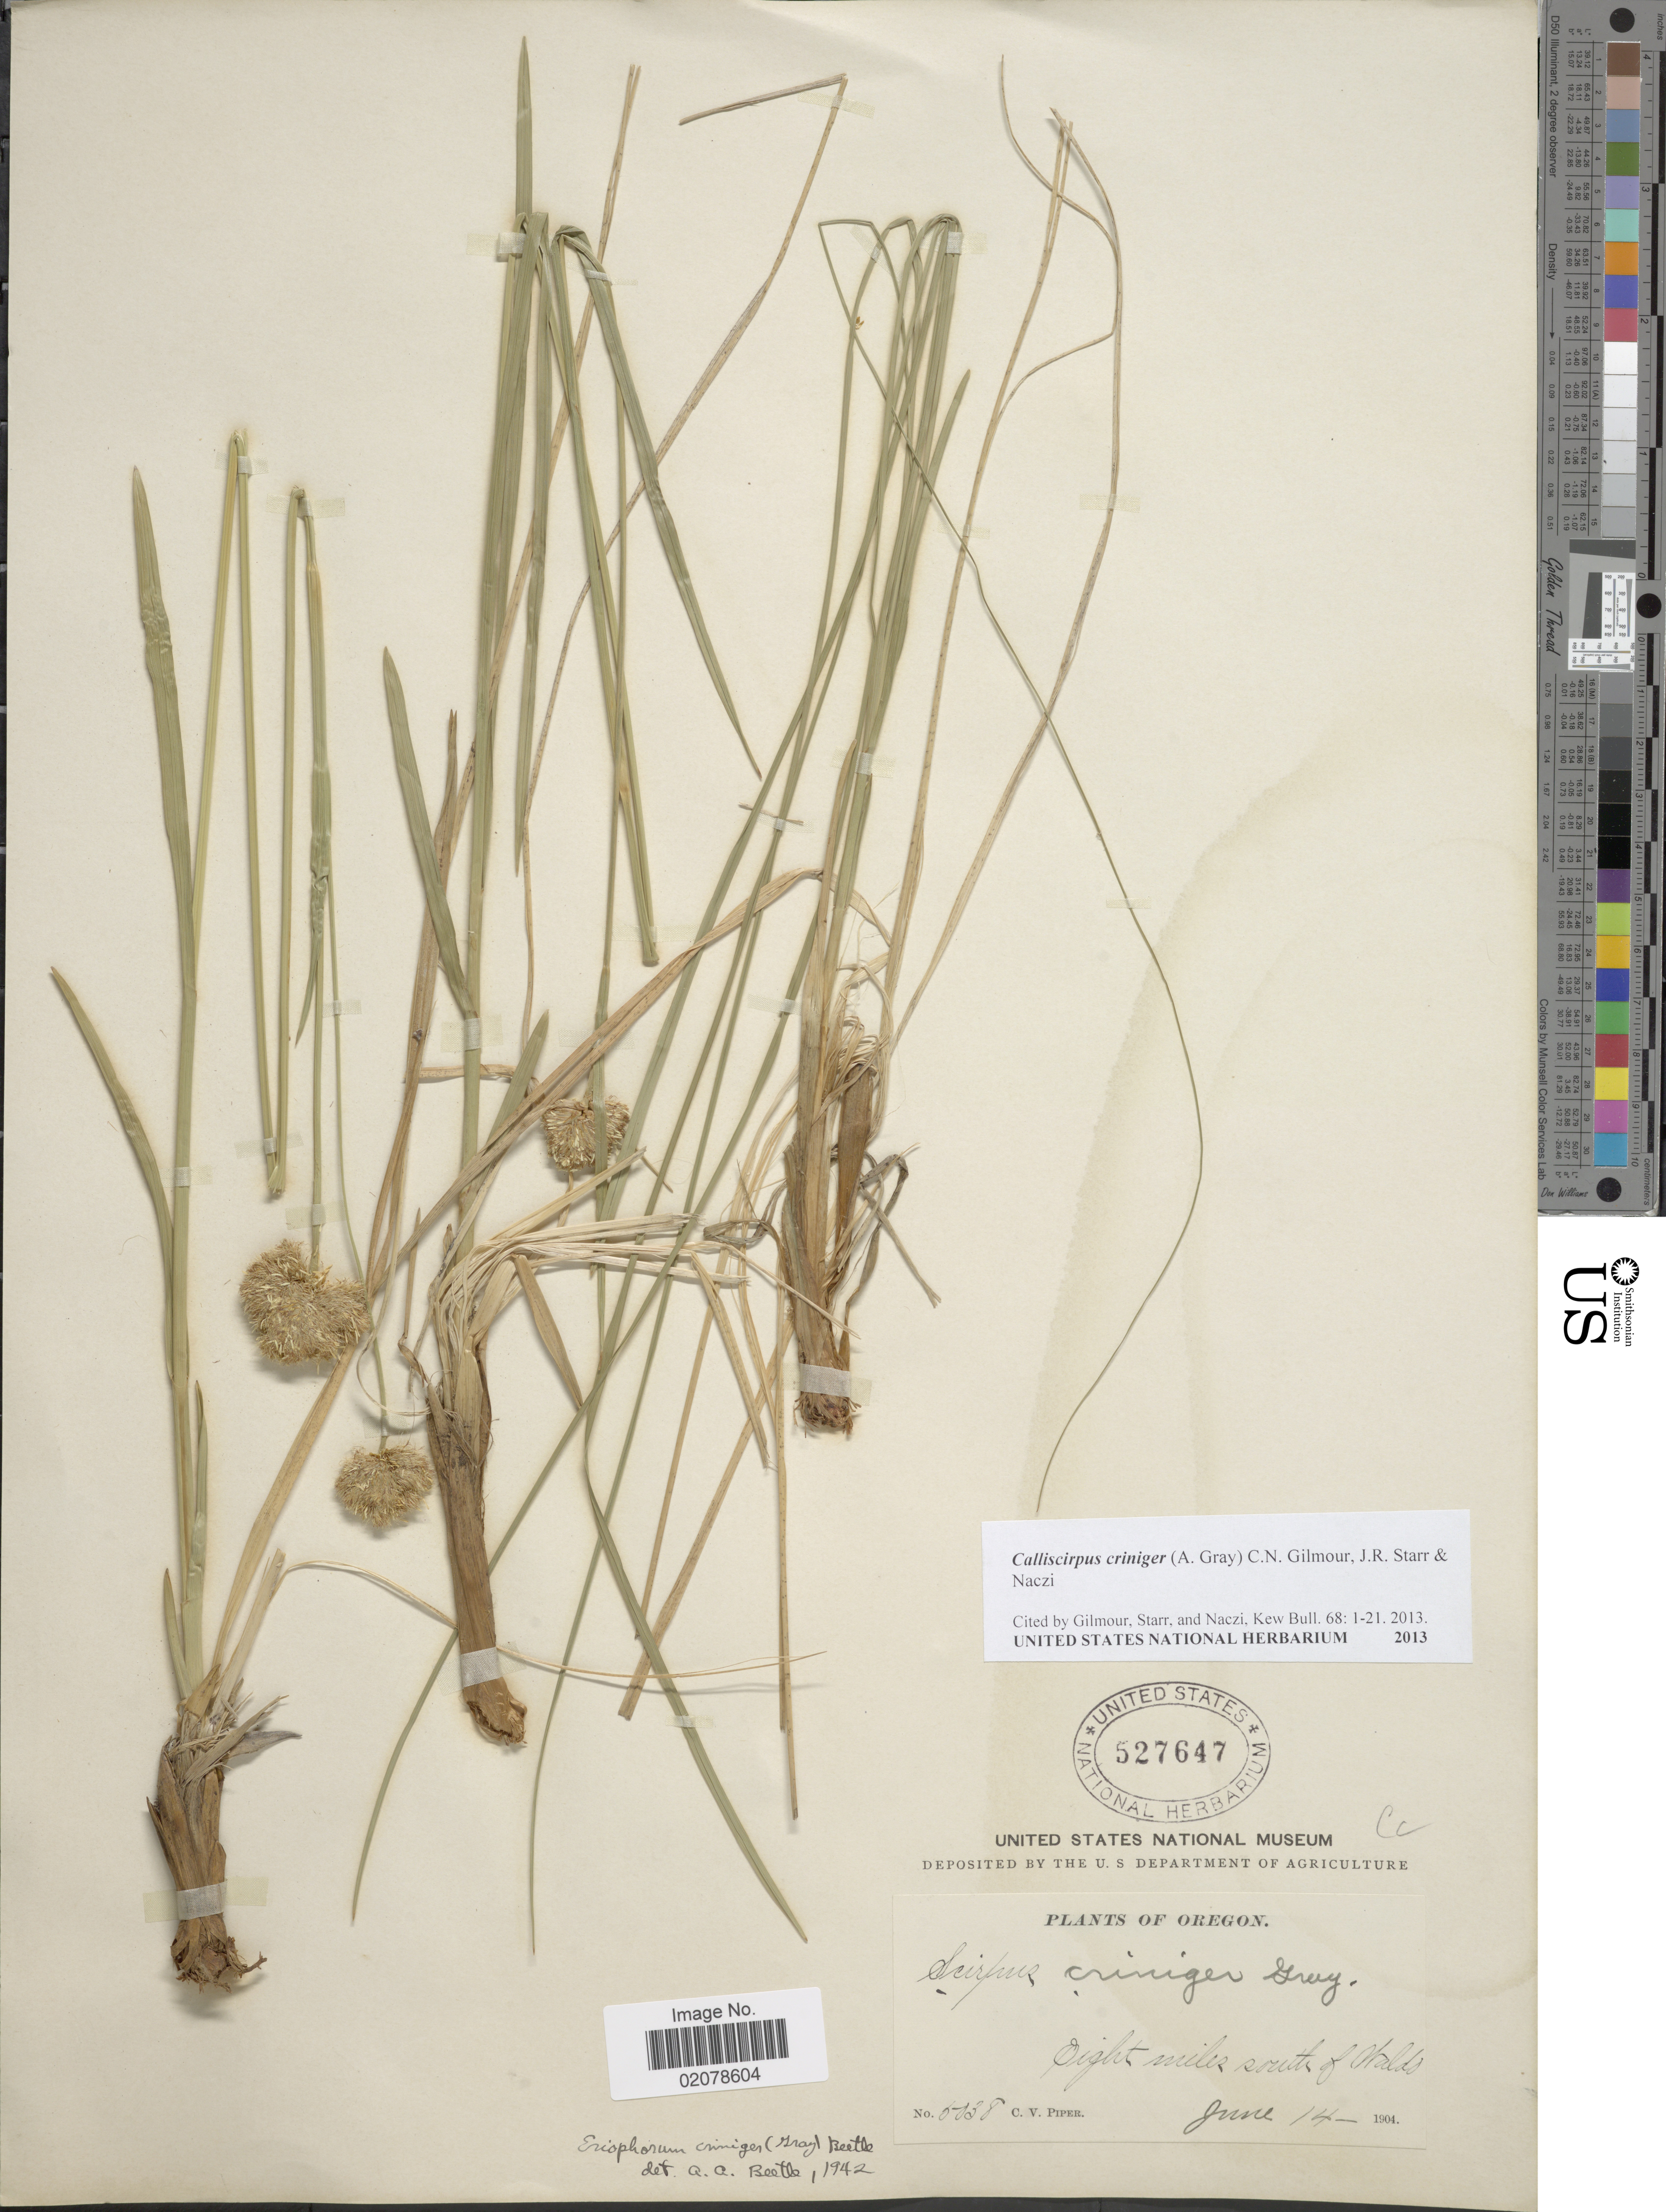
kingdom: Plantae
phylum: Tracheophyta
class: Liliopsida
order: Poales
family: Cyperaceae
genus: Calliscirpus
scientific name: Calliscirpus criniger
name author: (A. Gray) C.N. Gilmour et al.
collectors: C. V. Piper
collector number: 5038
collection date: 1904-06-14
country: United States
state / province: Oregon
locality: Eight miles south of Waldo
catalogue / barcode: US 527647